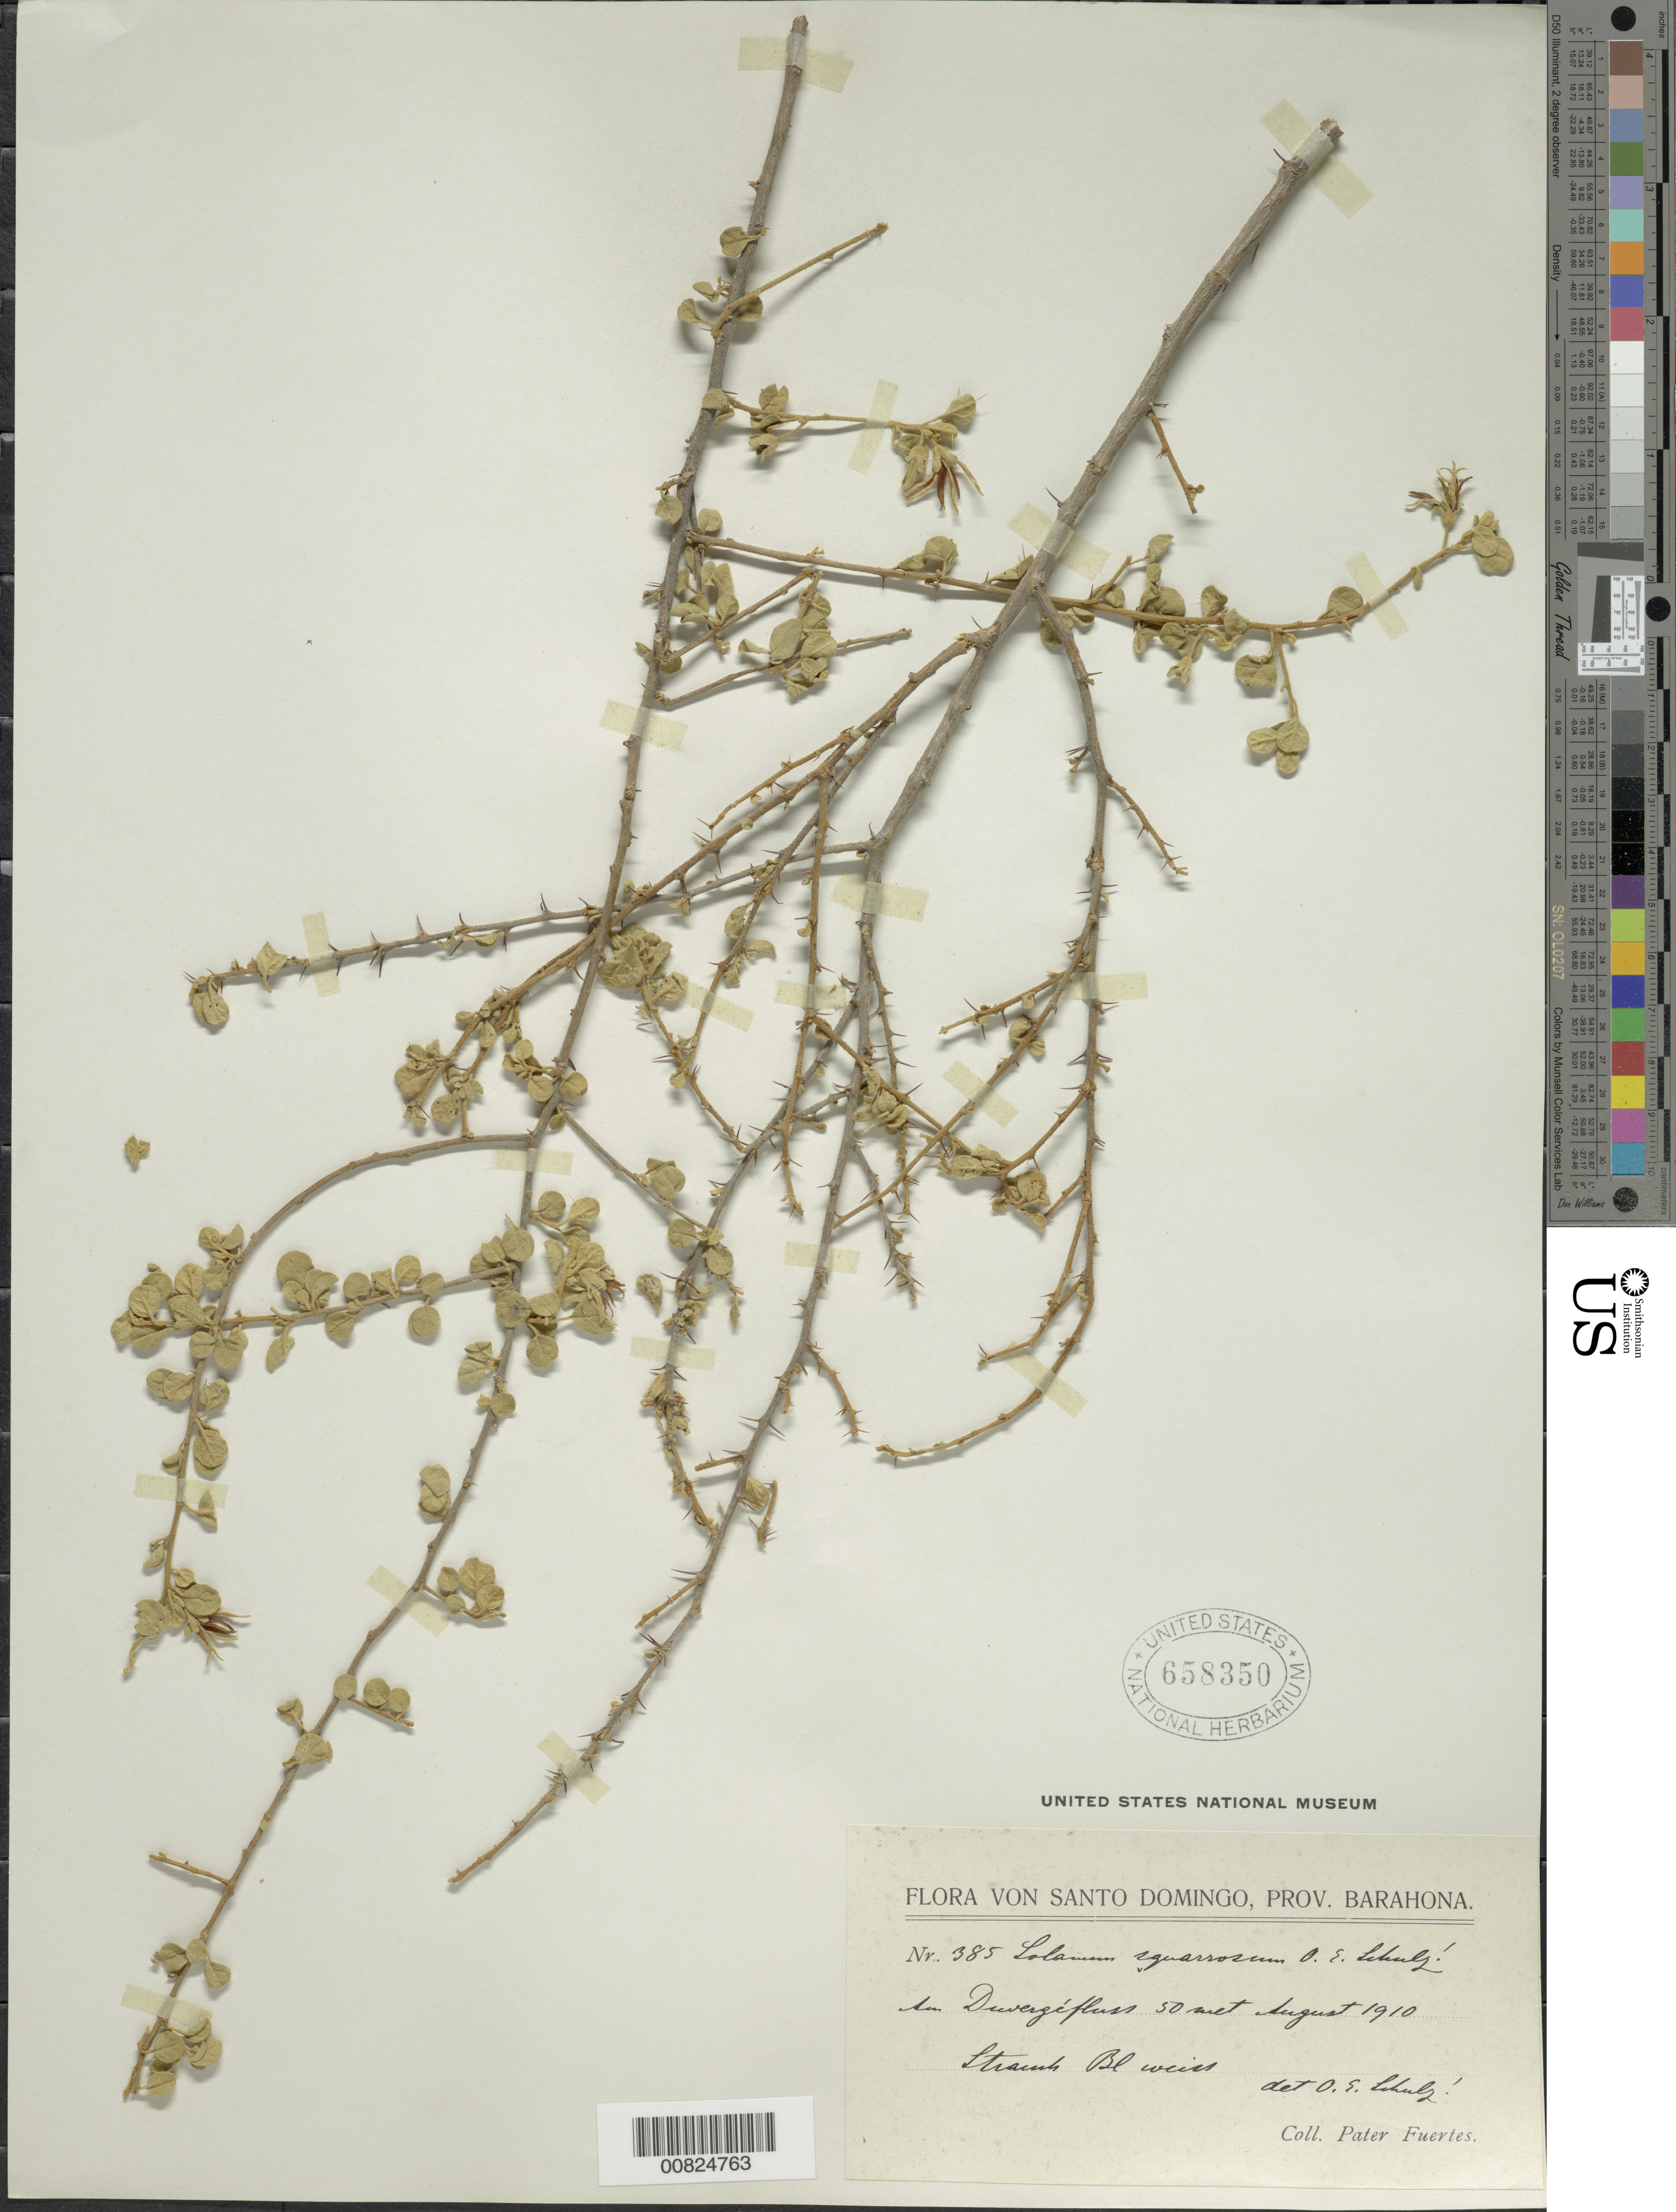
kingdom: Plantae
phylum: Tracheophyta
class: Magnoliopsida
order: Solanales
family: Solanaceae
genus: Solanum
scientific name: Solanum squarrosum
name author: O.E. Schulz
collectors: M. D. Fuertes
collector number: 385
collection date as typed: Aug 1910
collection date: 1910-08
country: Dominican Republic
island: Hispaniola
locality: Duverge River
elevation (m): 50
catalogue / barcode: US 658350